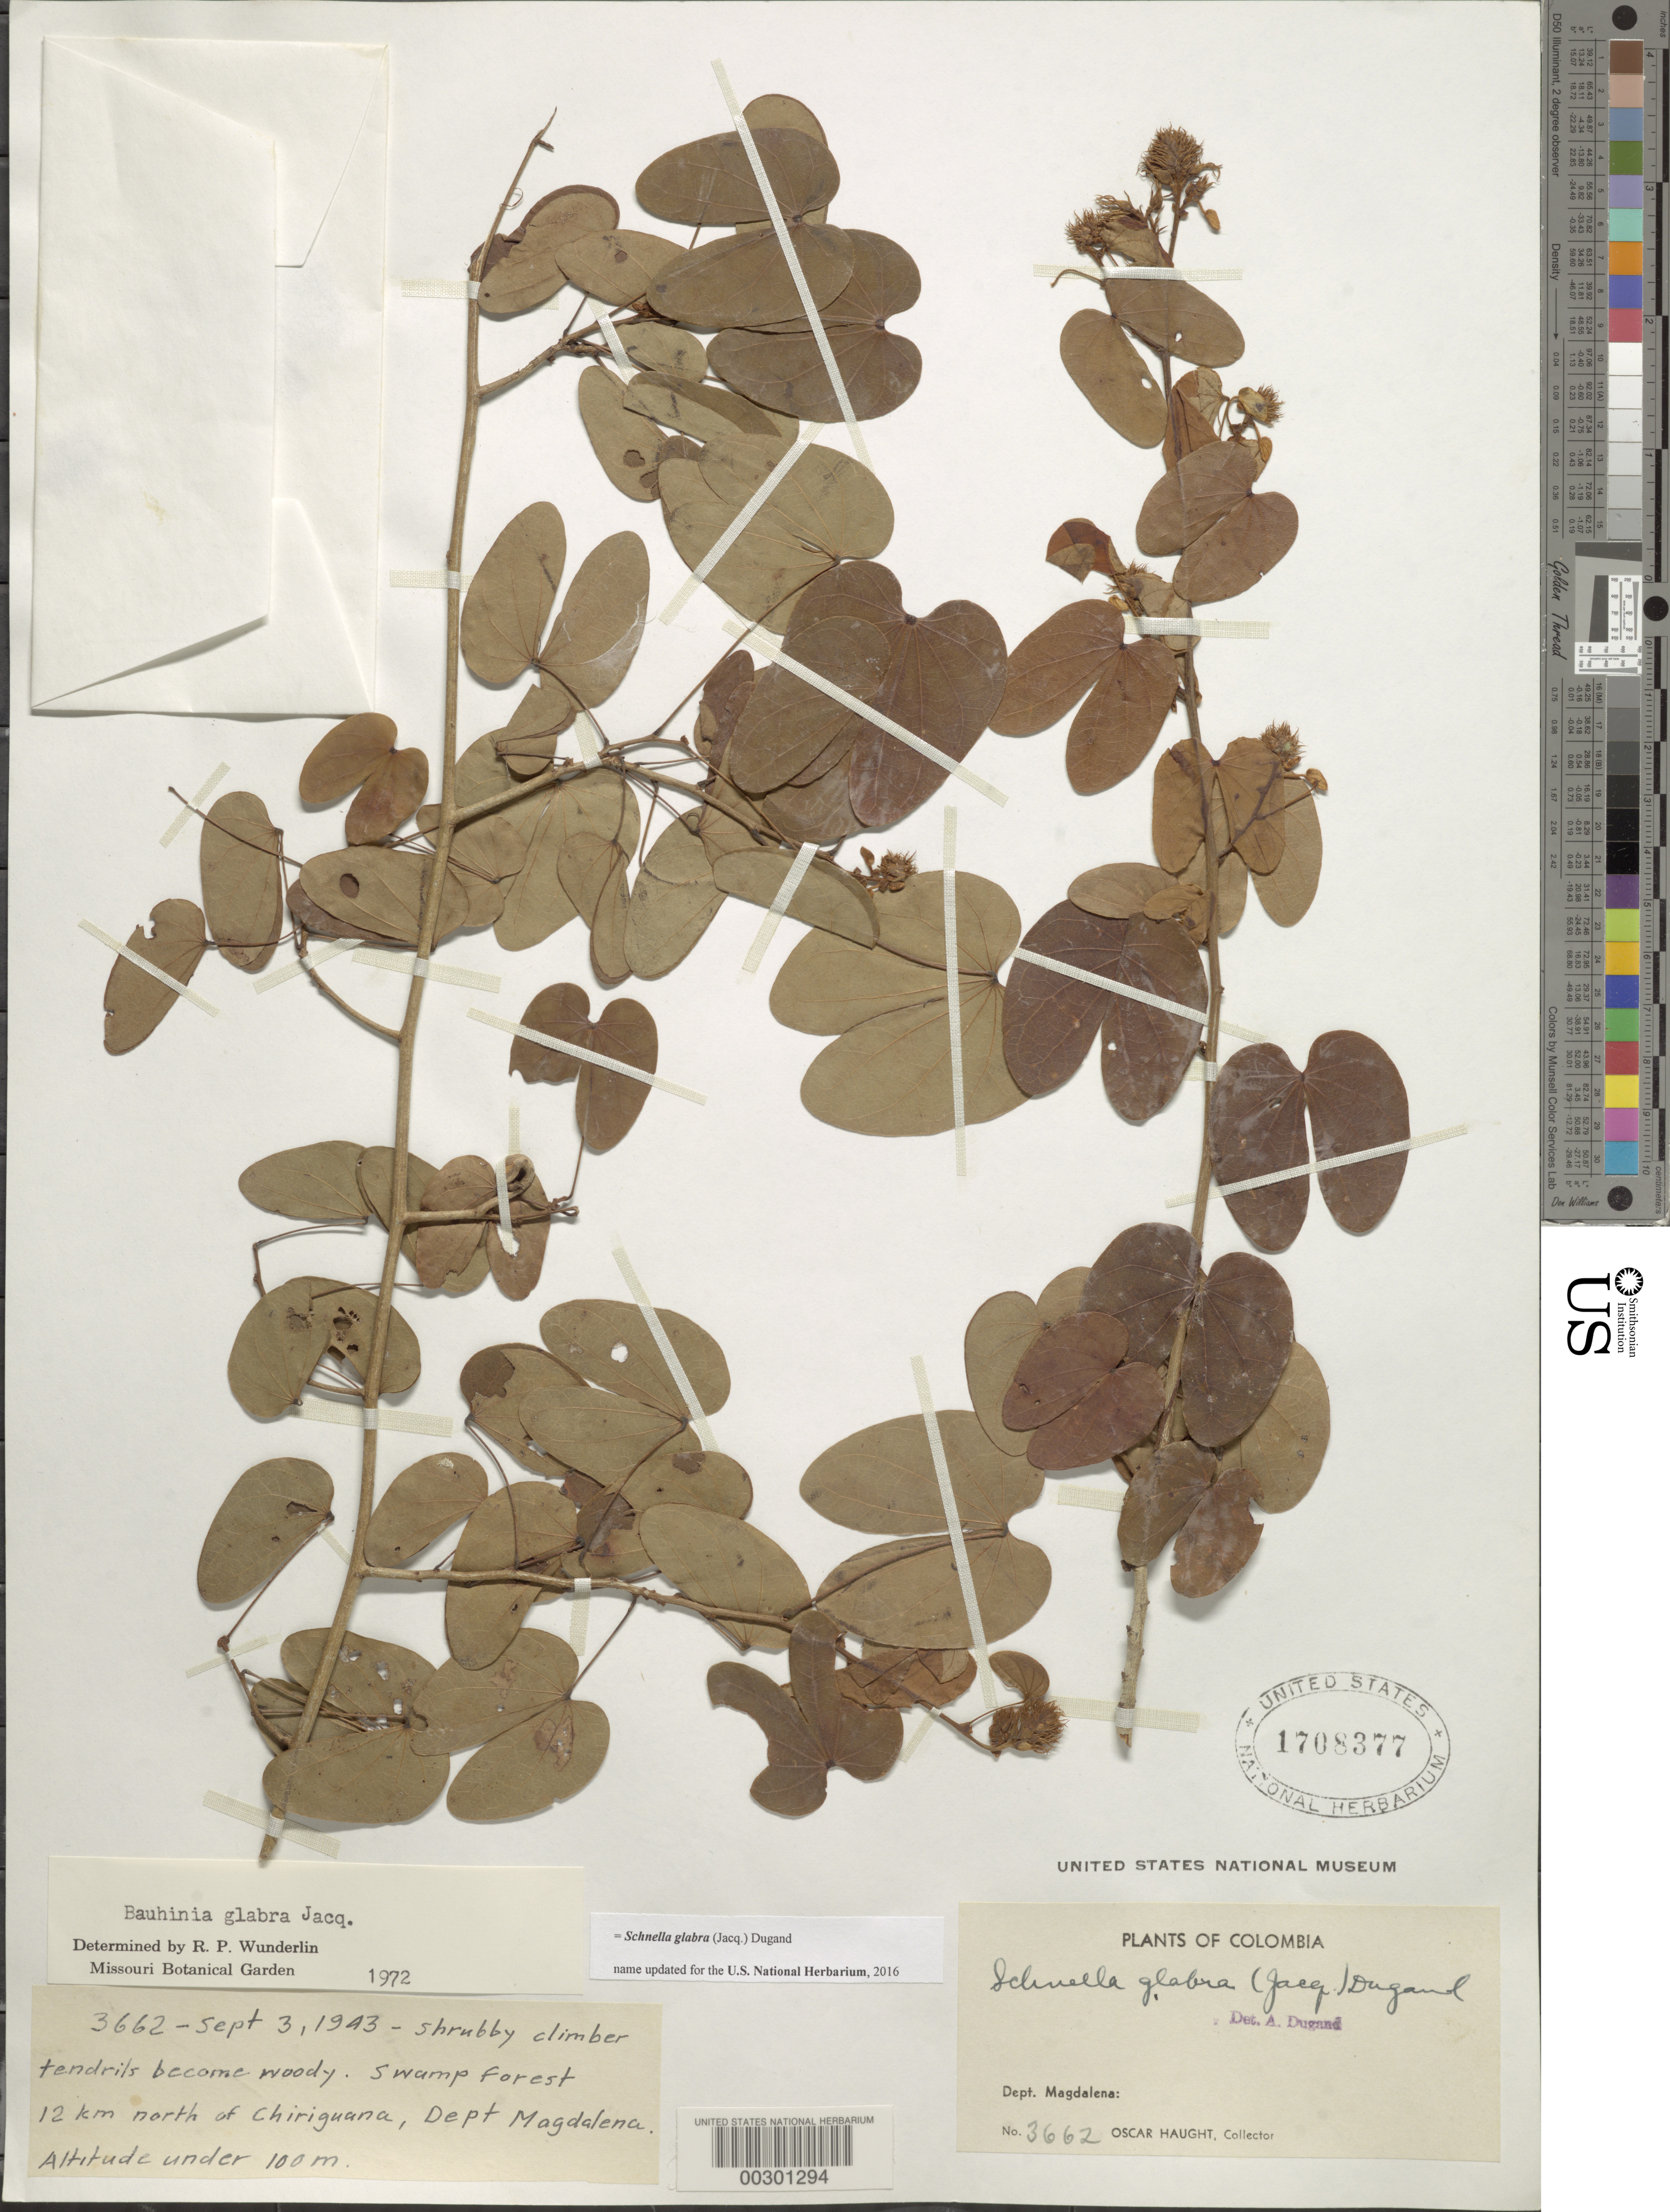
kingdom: Plantae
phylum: Tracheophyta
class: Magnoliopsida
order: Fabales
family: Fabaceae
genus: Schnella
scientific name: Schnella glabra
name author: (Jacq.) Dugand G.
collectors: O. L. Haught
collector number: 3662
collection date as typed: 03 Sep 1943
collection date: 1943-09-03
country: Colombia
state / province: Magdalena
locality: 12 km N of Chiriguana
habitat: Swamp forest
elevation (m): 100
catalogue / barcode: US 1708377